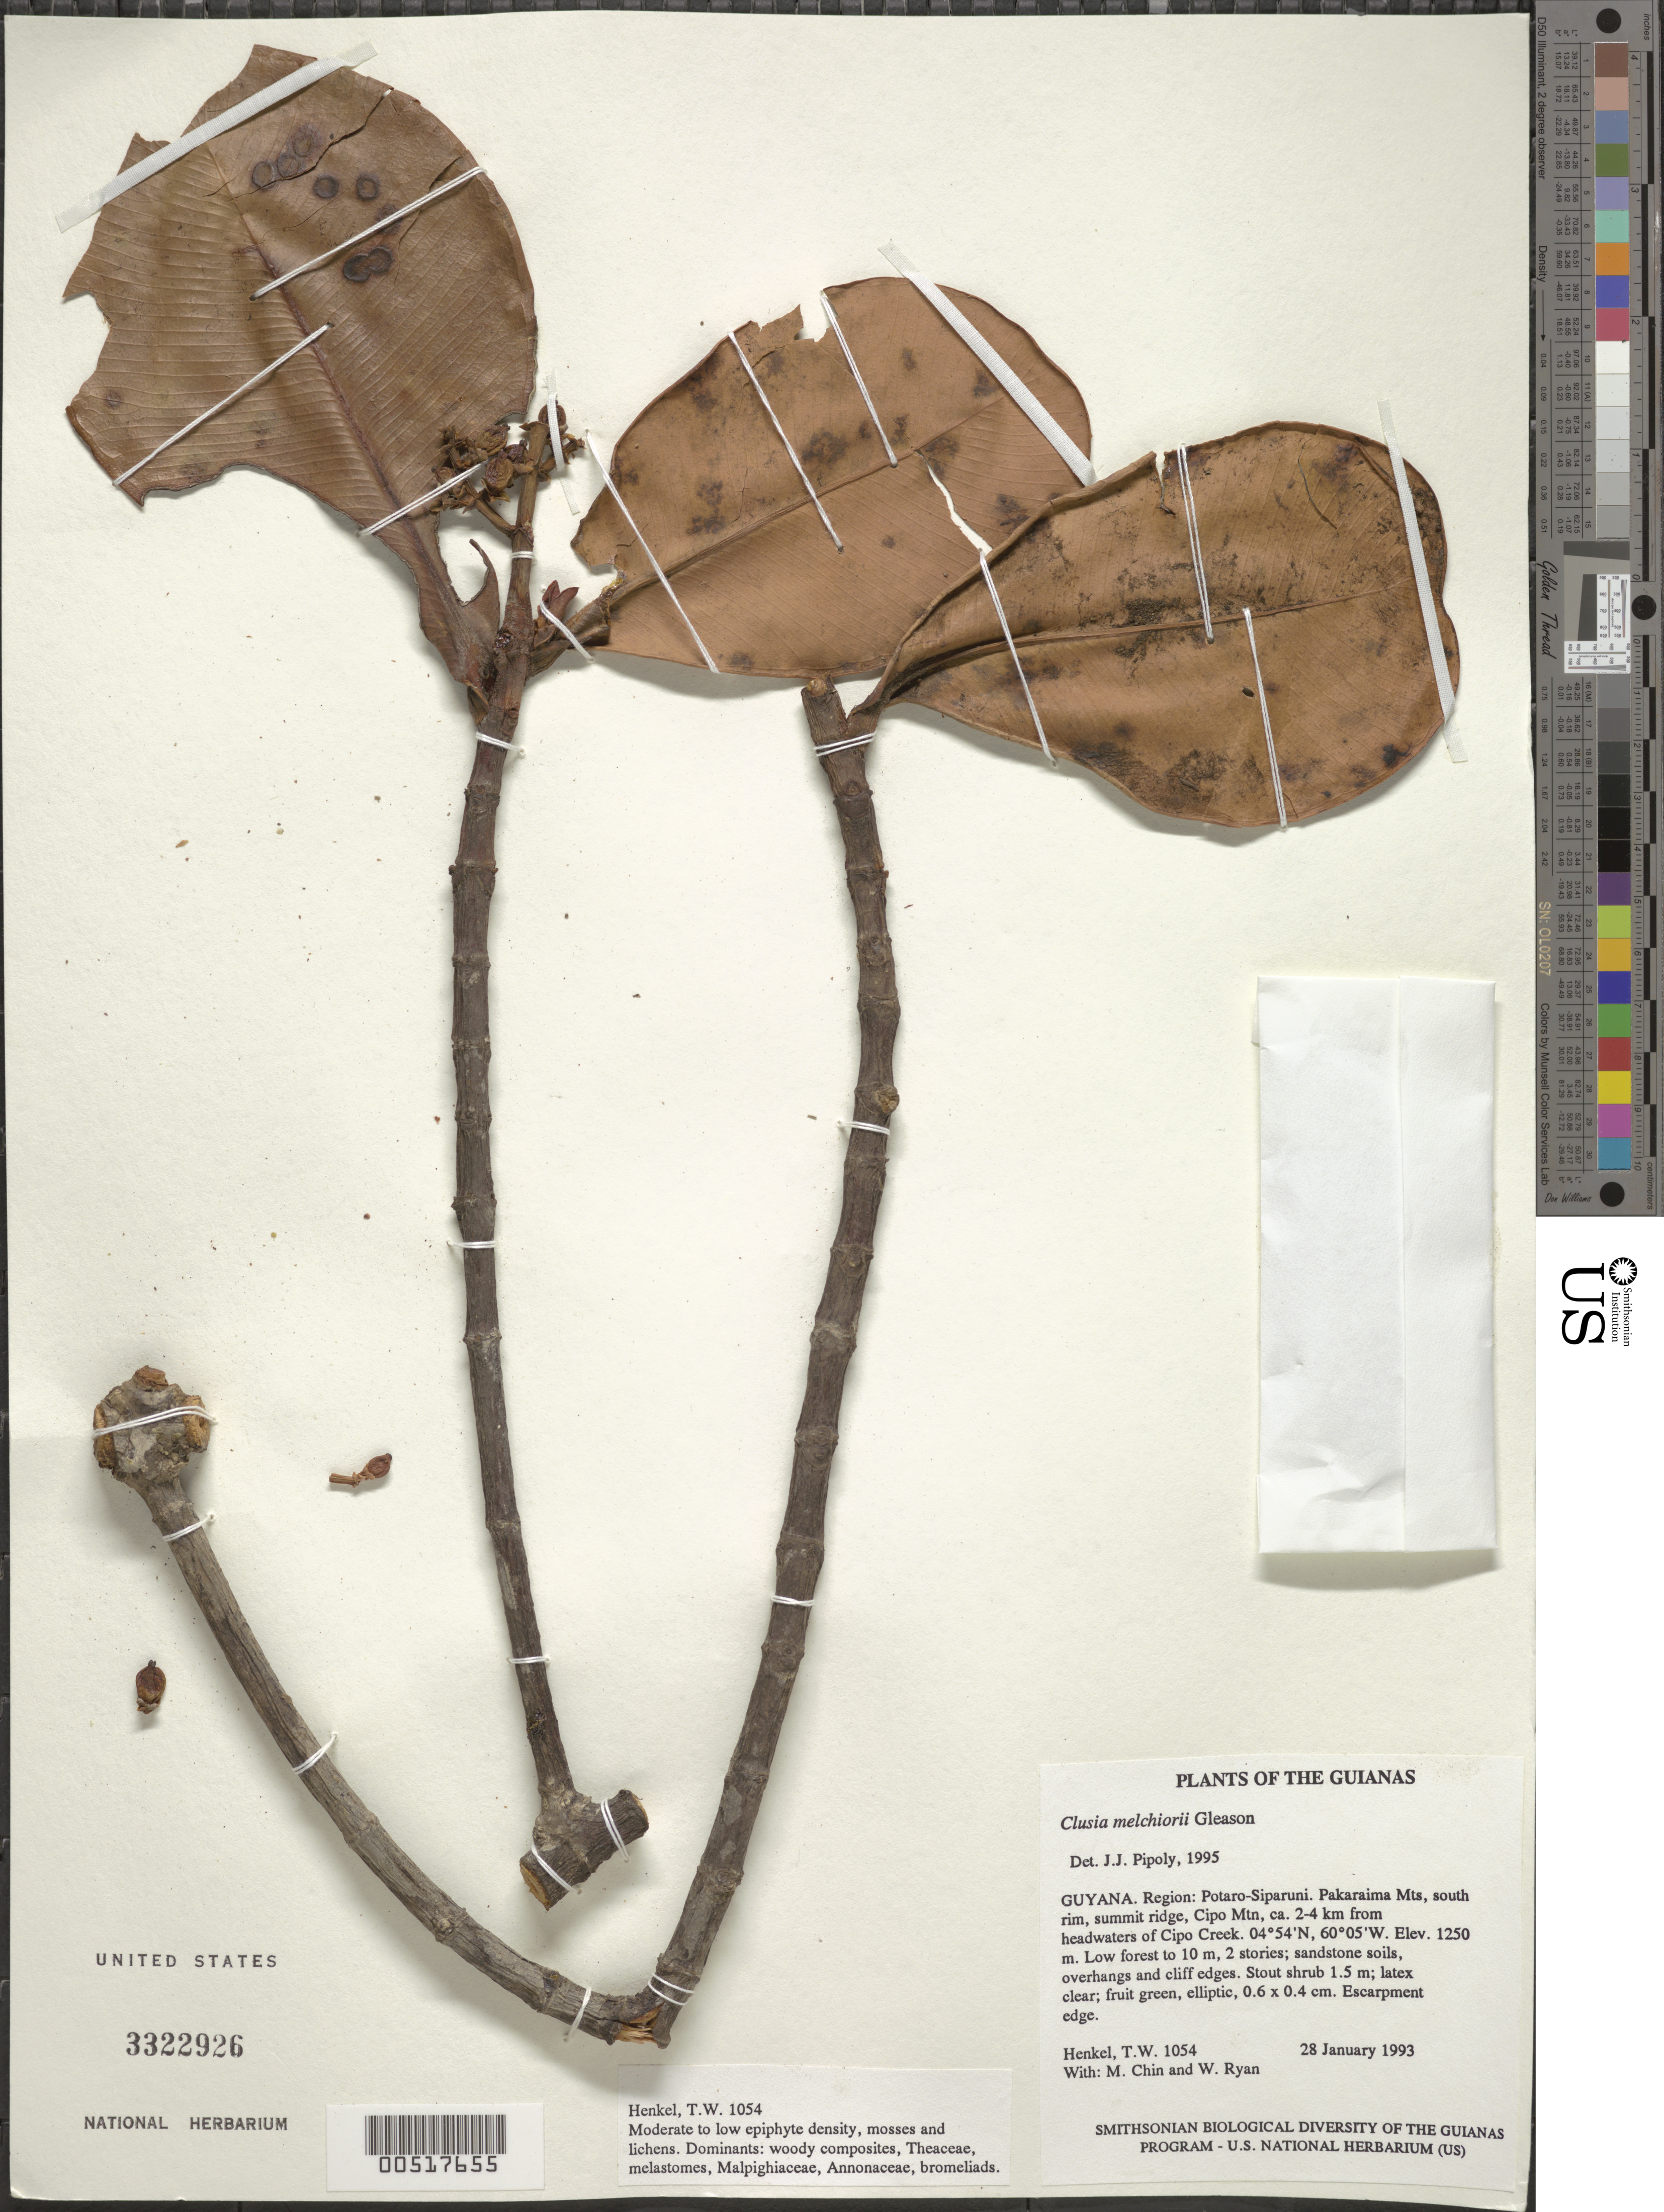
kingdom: Plantae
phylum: Tracheophyta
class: Magnoliopsida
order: Malpighiales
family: Clusiaceae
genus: Clusia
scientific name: Clusia melchiori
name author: Gleason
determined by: Pipoly, J. J., III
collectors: T. Henkel, M. Chin & W. Ryan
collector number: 1054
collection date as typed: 28 January 1993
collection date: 1993-01-28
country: Guyana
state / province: Potaro-Siparuni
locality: Pakaraima Mts, S rim, summit ridge, Cipo Mt, ±2-4 km from headwaters of Cipo Creek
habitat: Low forest to 10 m, 2 stories; sandstone soils, overhangs and cliff edges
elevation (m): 1250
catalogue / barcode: US 3322926